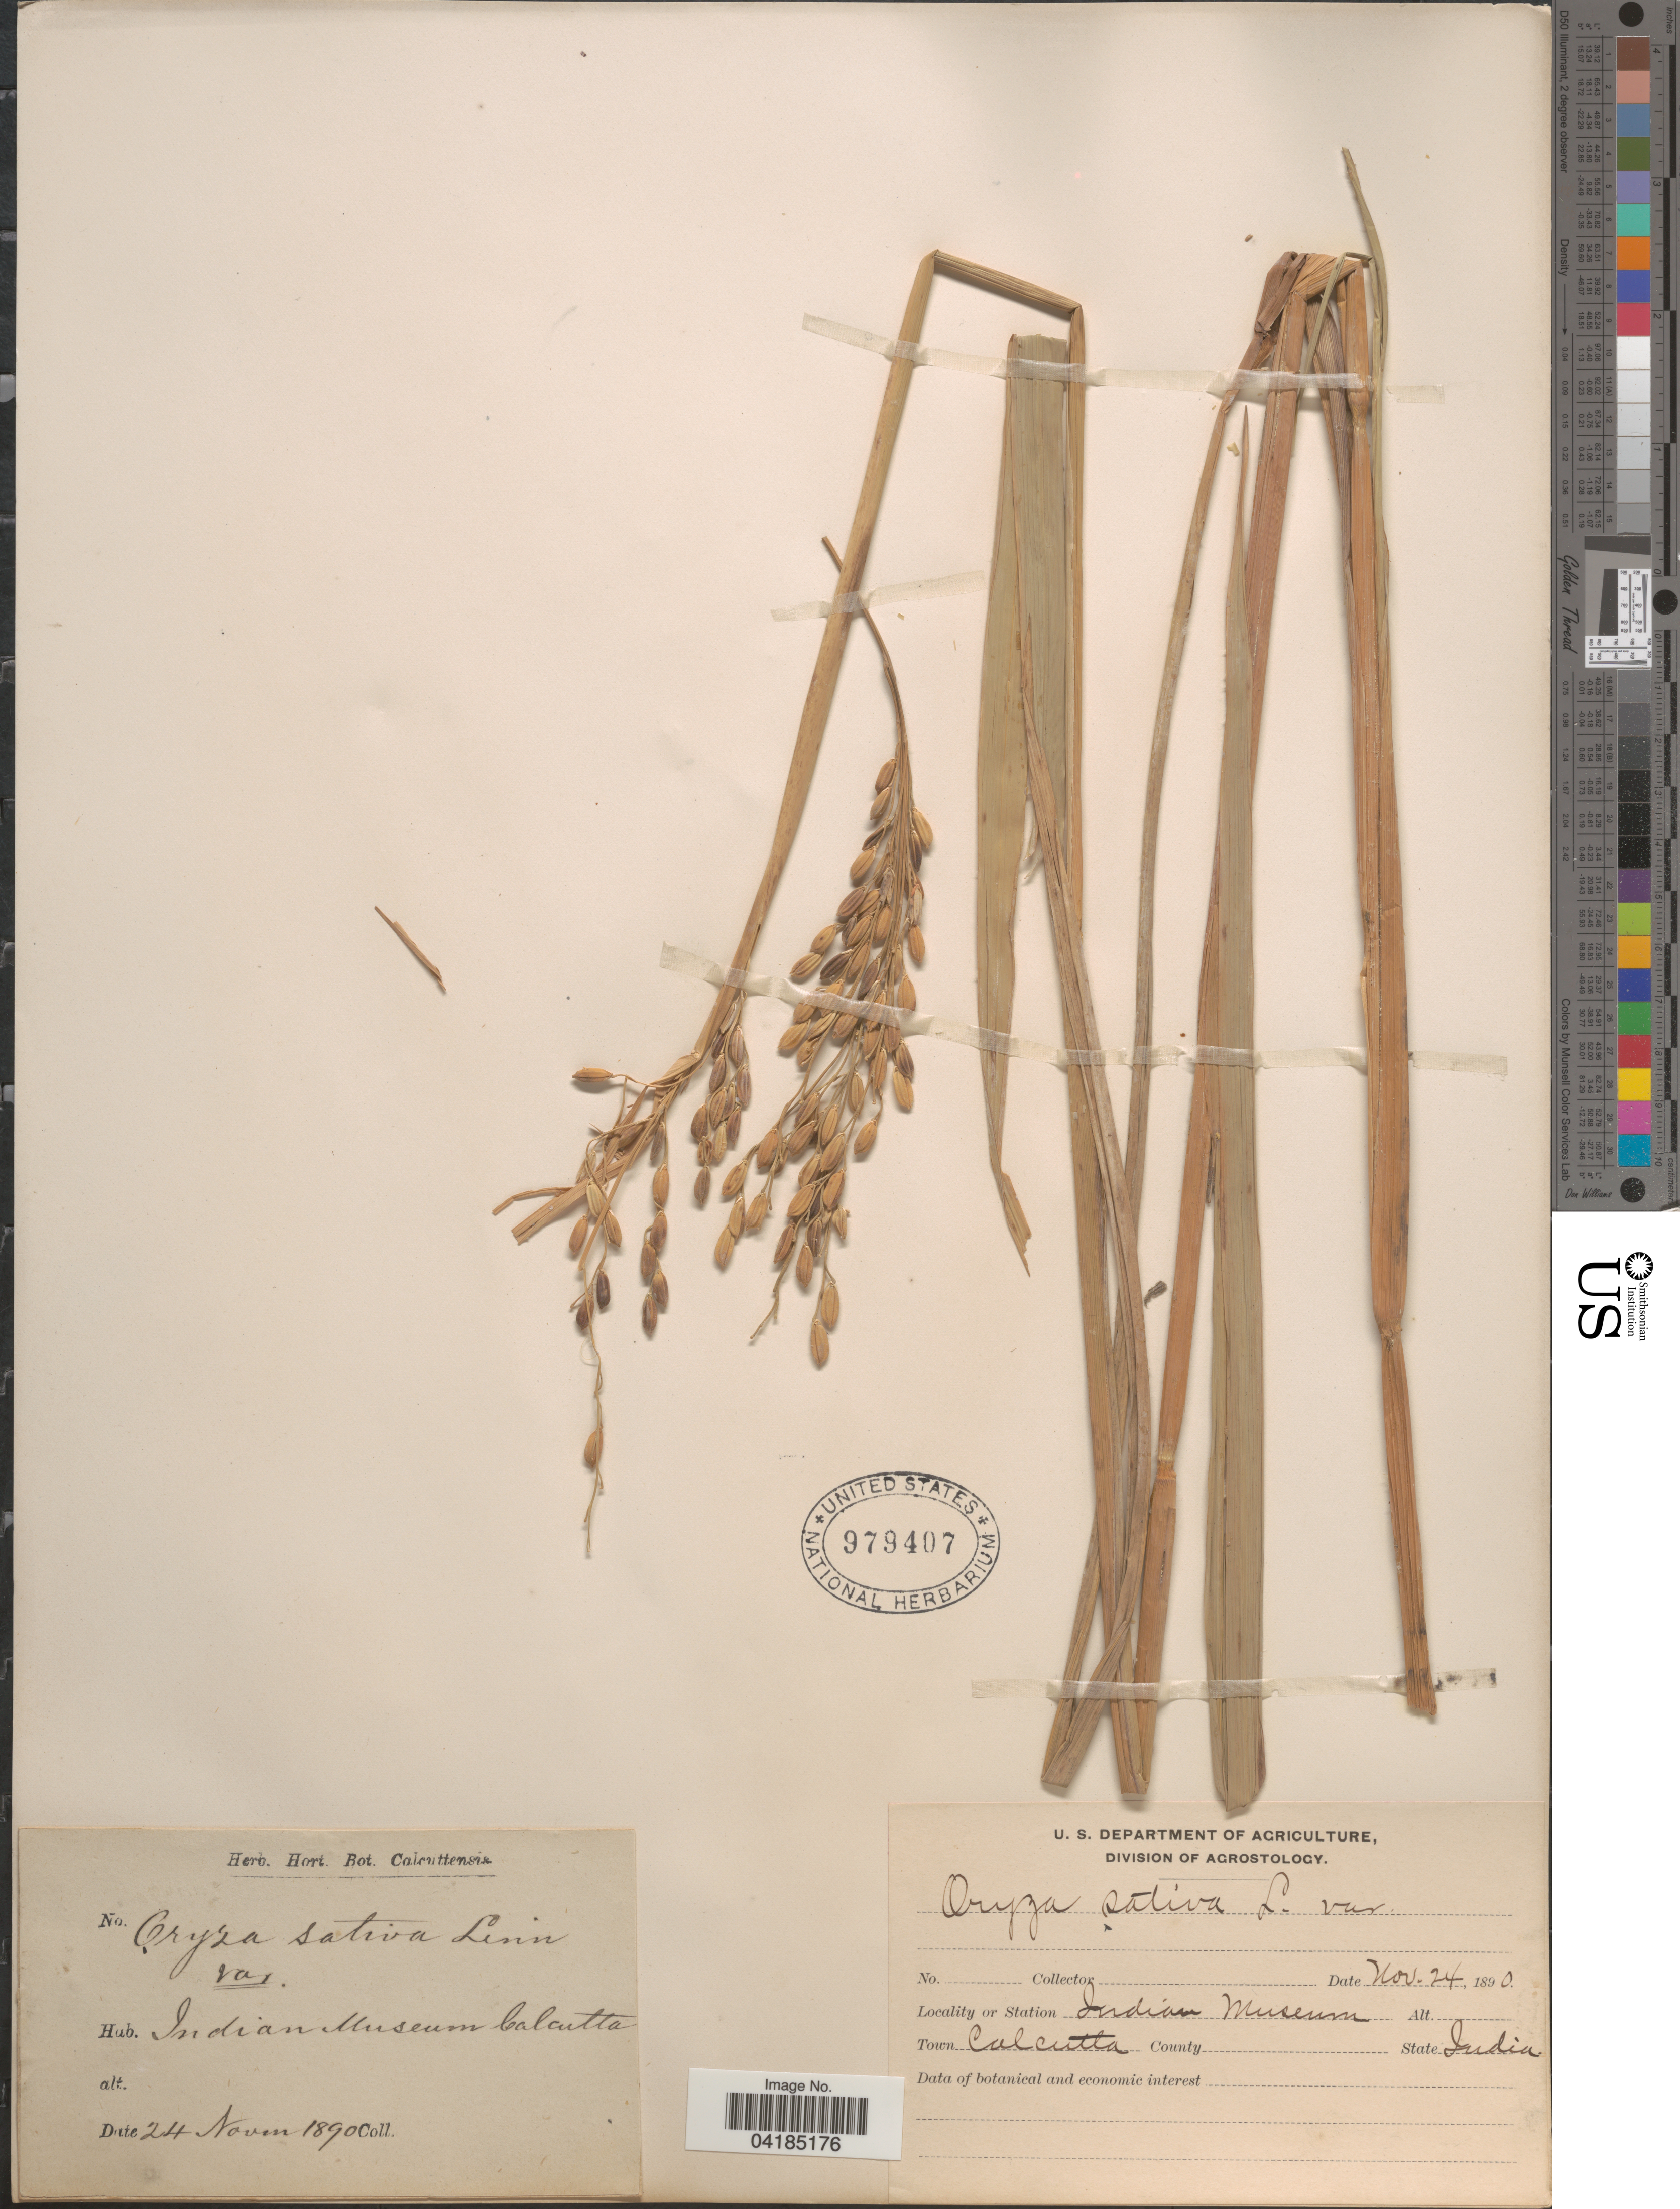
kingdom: Plantae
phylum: Tracheophyta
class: Liliopsida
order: Poales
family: Poaceae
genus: Oryza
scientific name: Oryza sativa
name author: L.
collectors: ex Herb. Hort. Bot. Calcuttensis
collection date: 1890-11-24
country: India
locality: Indian Museum. Town Calcutta.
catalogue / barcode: US 979407